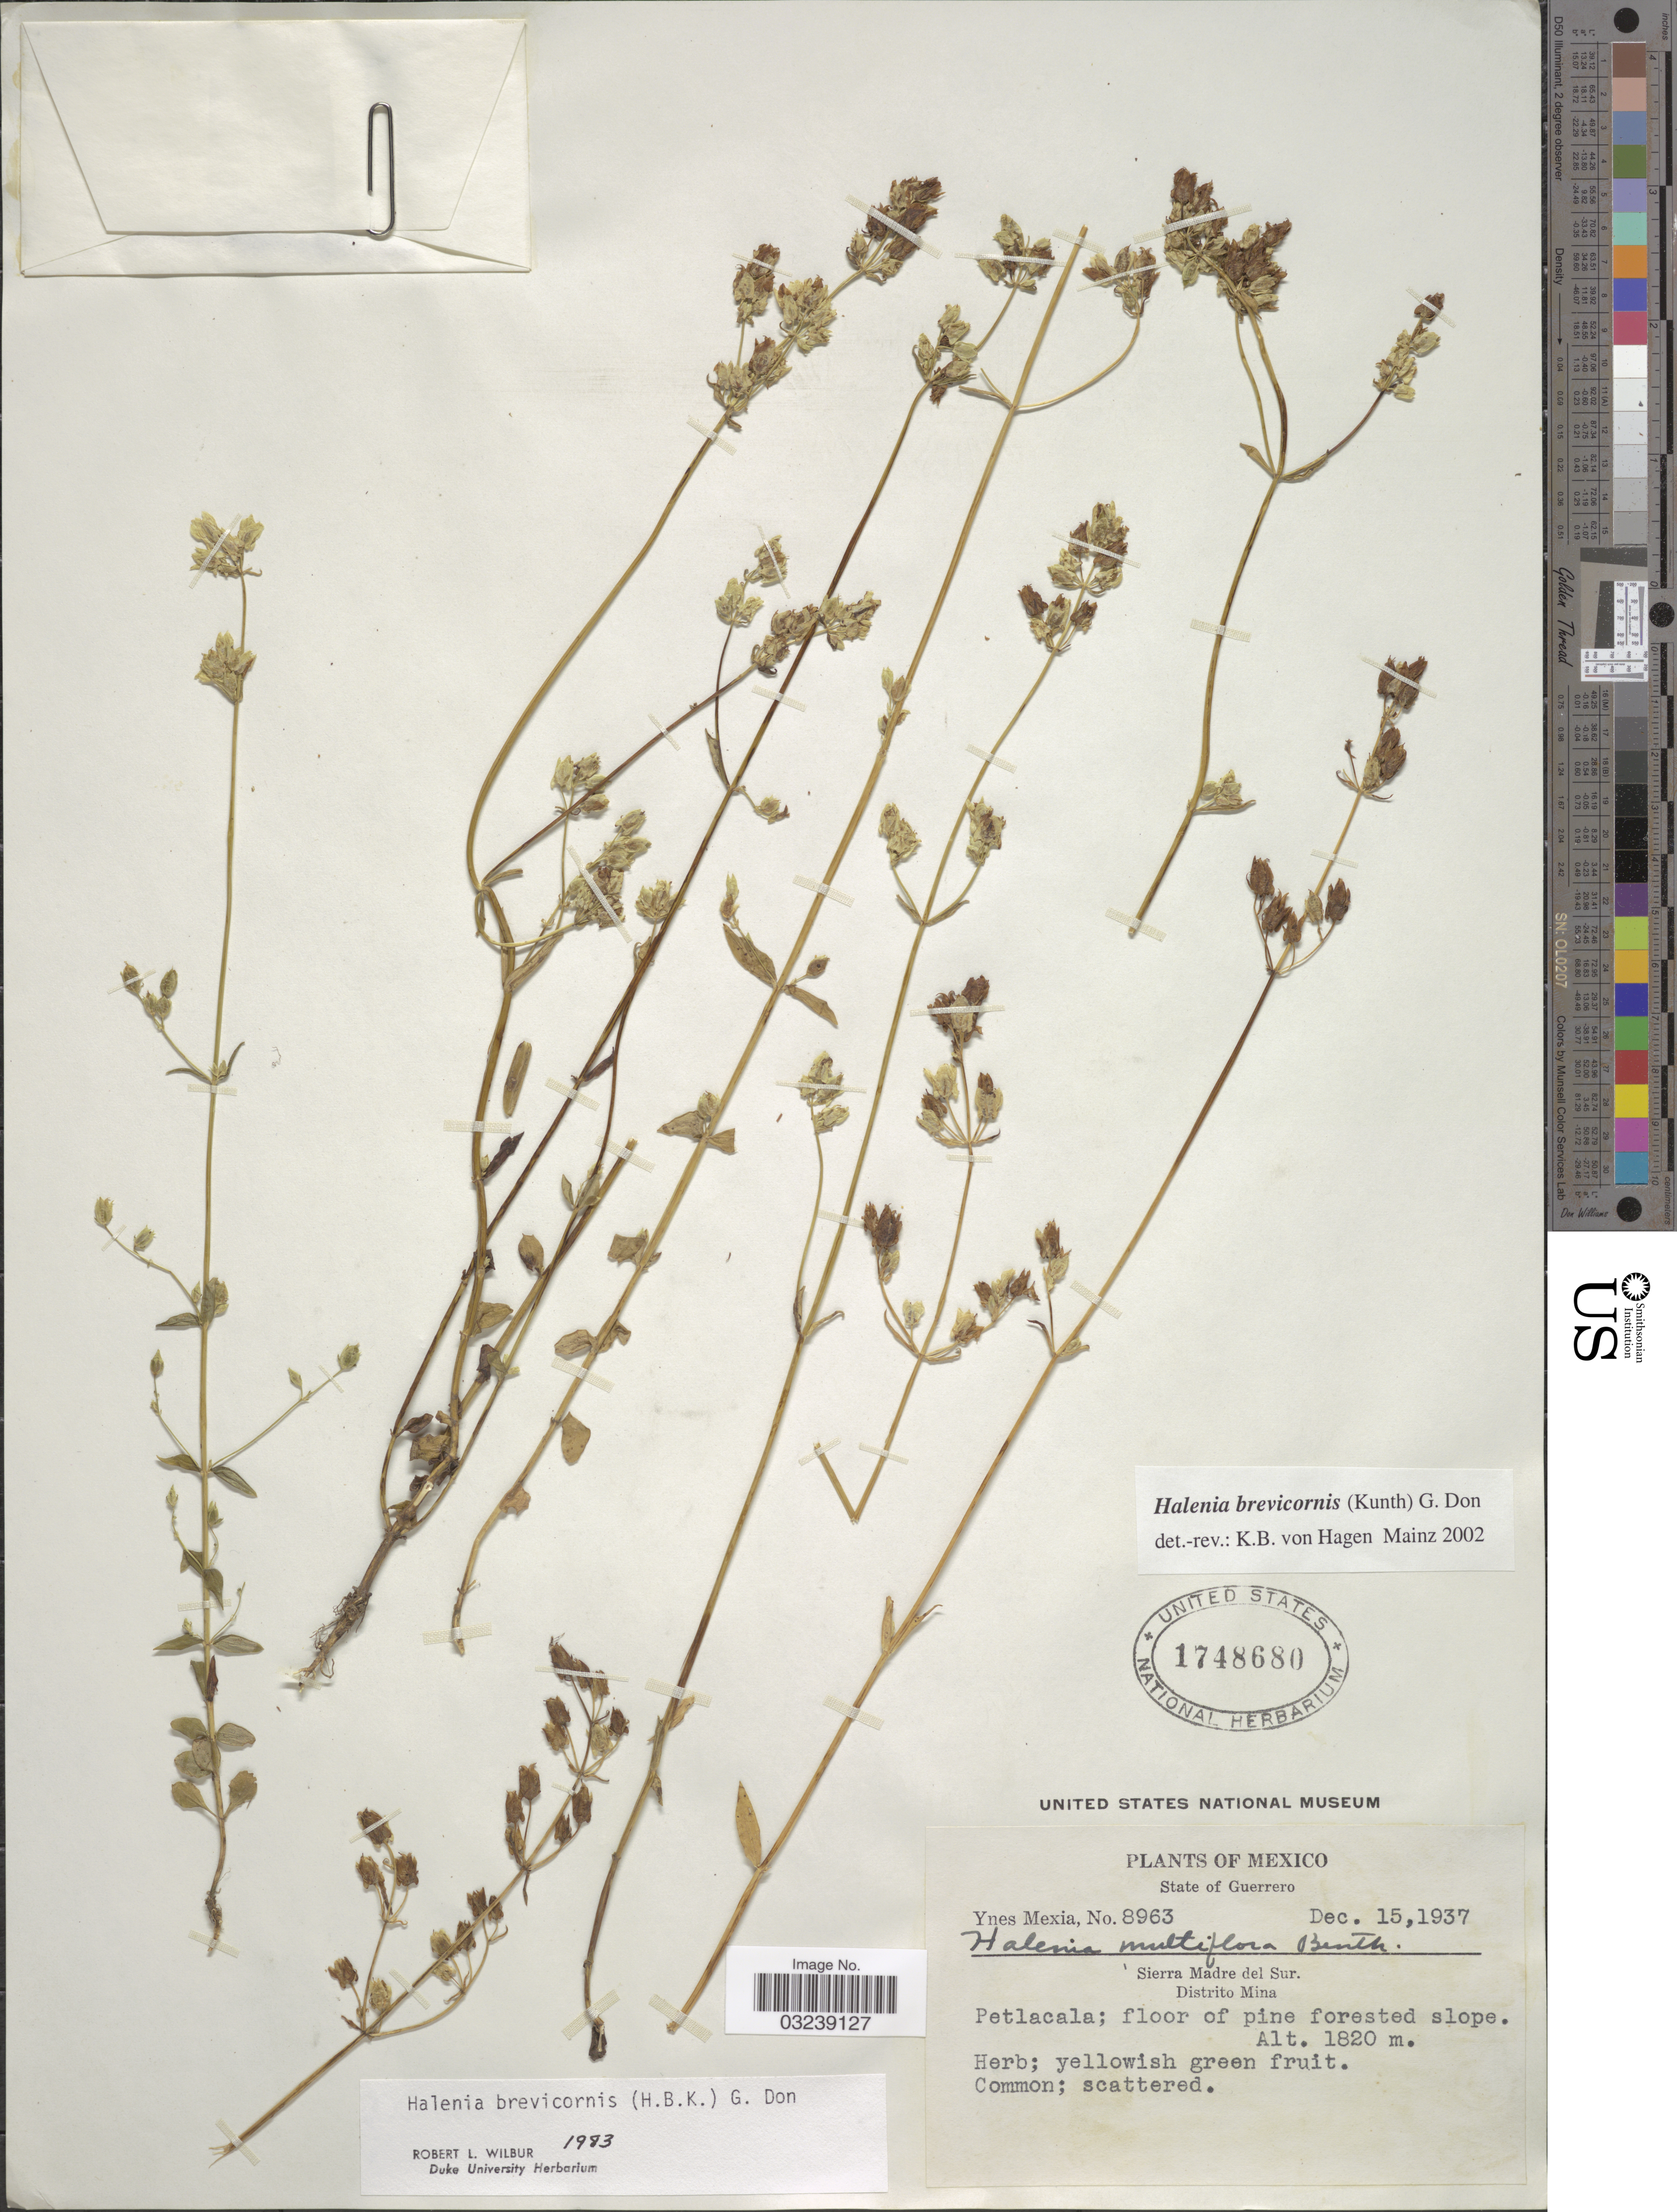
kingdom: Plantae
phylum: Tracheophyta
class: Magnoliopsida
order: Gentianales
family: Gentianaceae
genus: Halenia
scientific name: Halenia brevicornis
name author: (Kunth) G. Don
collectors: Y. Mexia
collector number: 8963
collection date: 1937-12-15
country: Mexico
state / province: Guerrero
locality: Sierra Madre del Sur. Distrito Mina. Petlacala.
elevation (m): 1820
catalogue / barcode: US 1748680